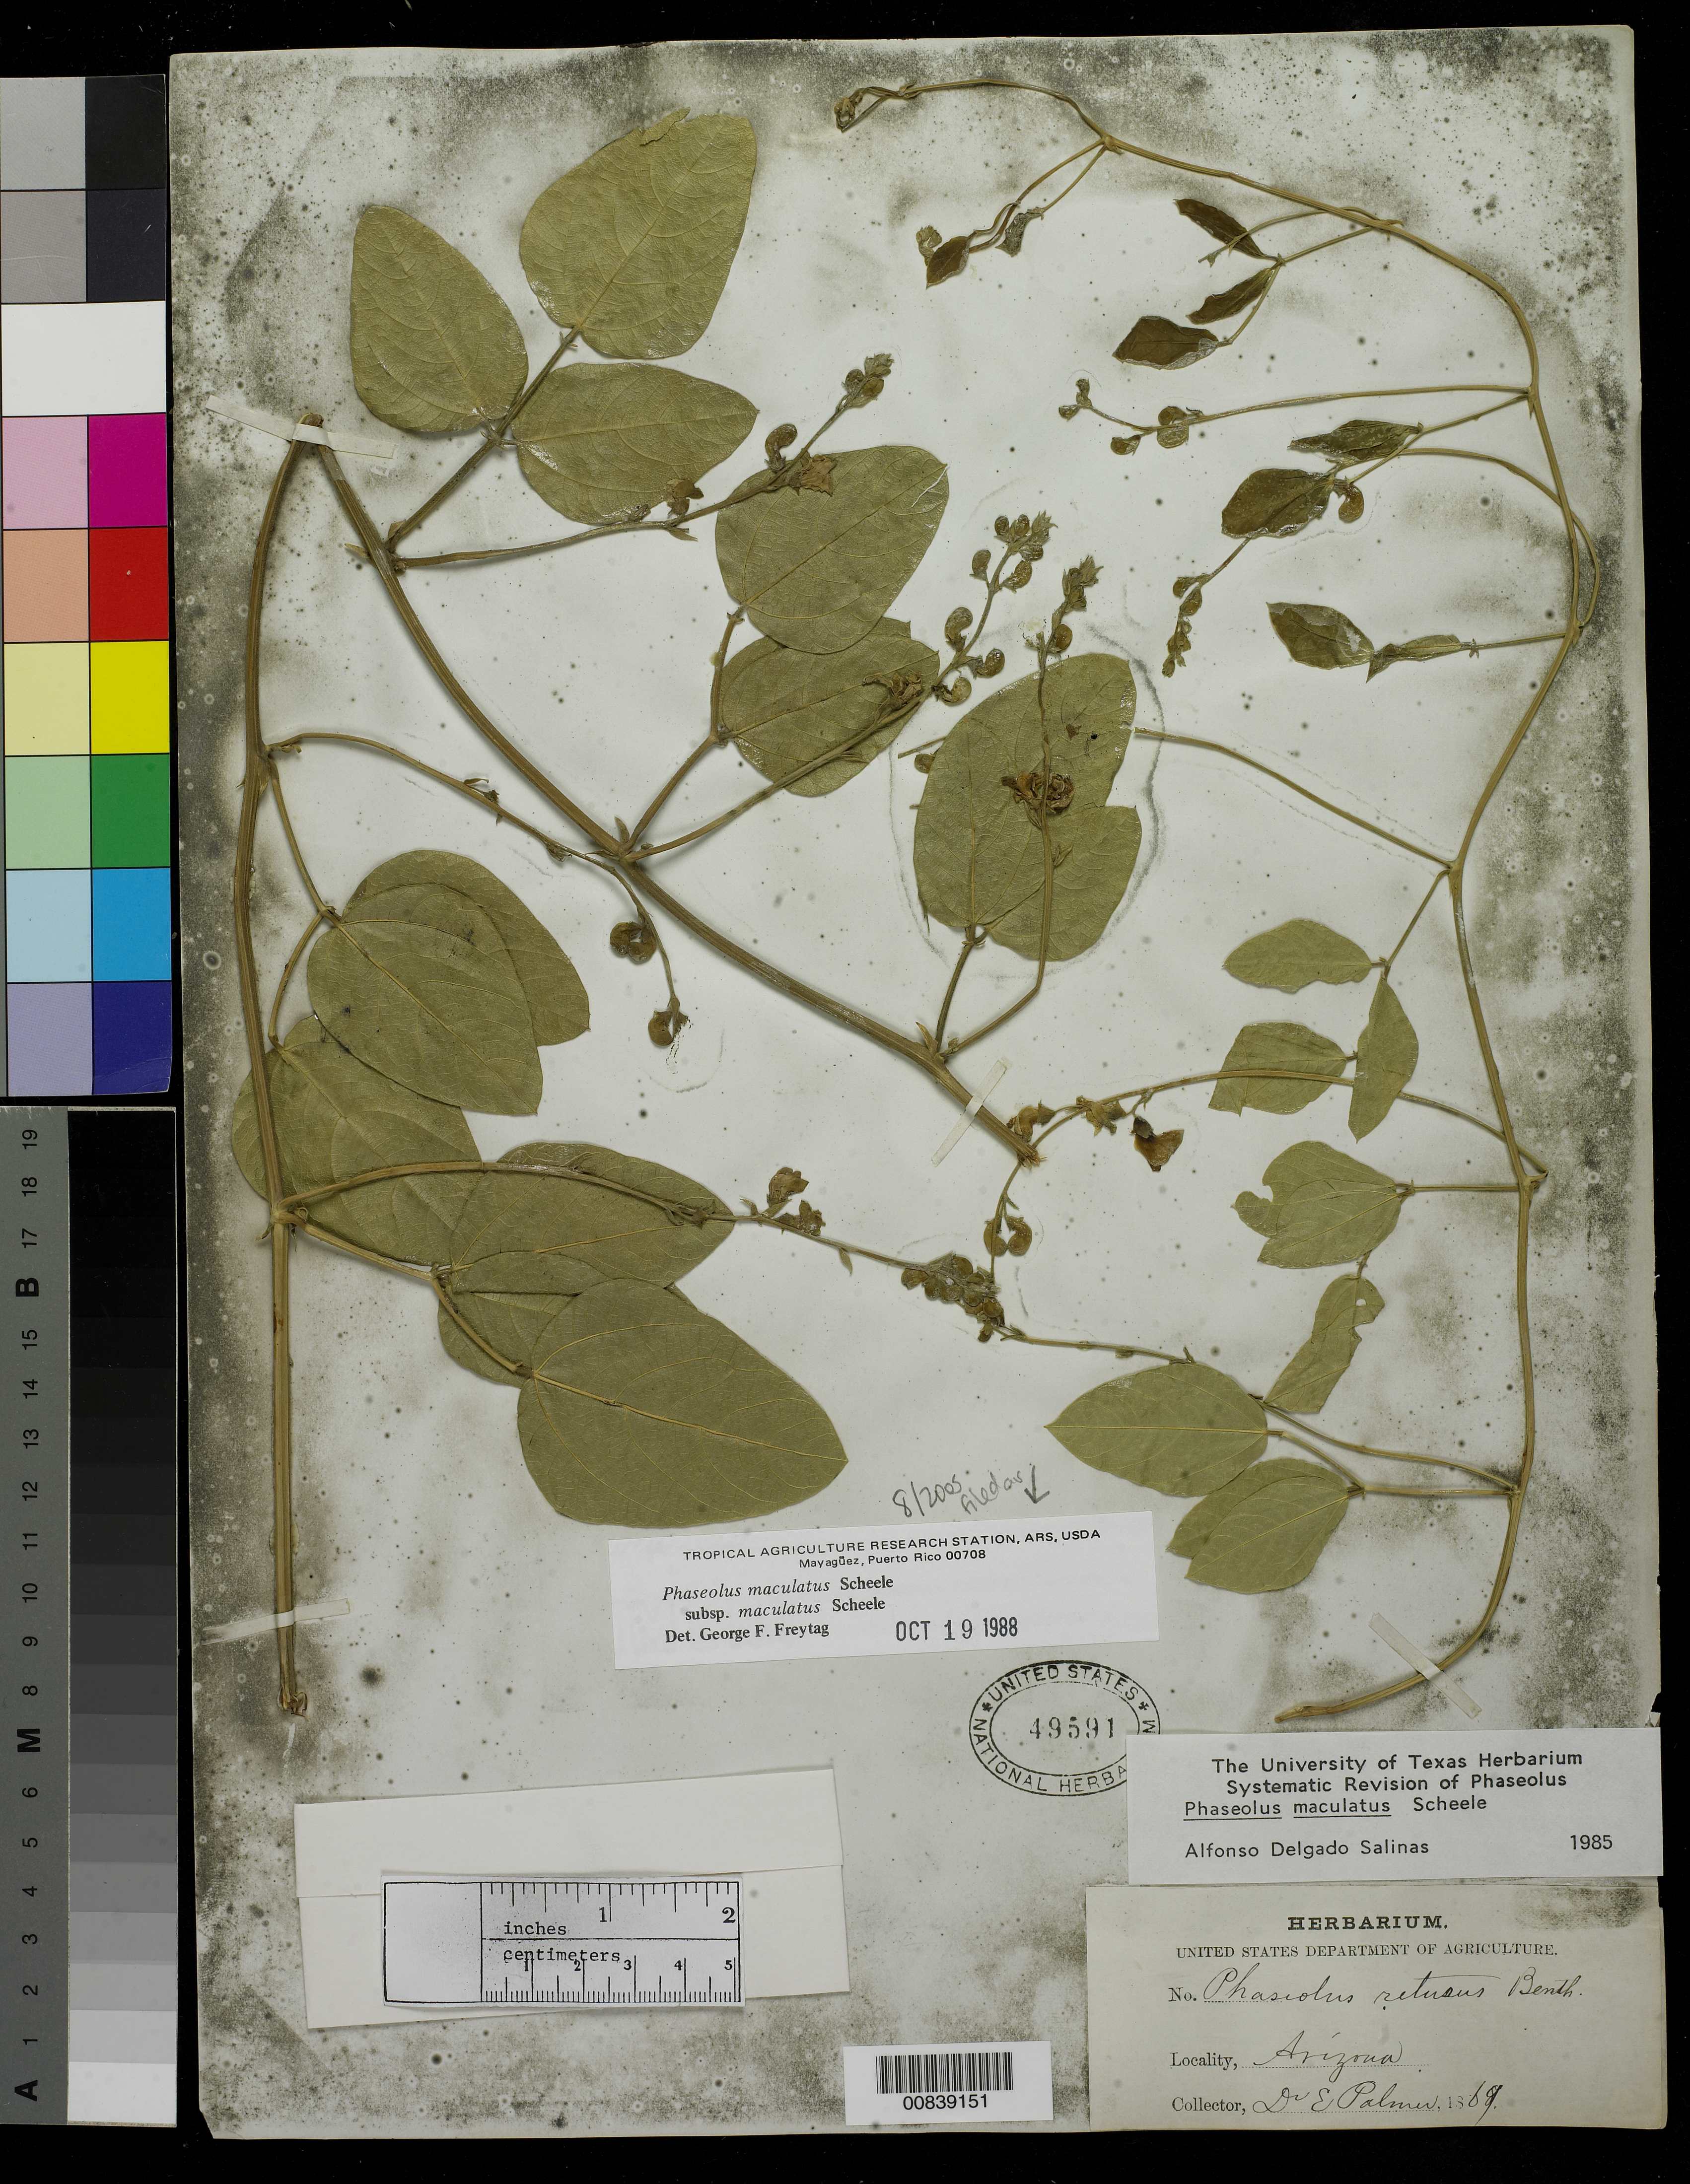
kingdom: Plantae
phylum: Tracheophyta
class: Magnoliopsida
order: Fabales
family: Fabaceae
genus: Phaseolus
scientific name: Phaseolus maculatus subsp. maculatus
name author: Scheele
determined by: Freytag, G. F.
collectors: E. Palmer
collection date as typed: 1869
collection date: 1869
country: United States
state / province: Arizona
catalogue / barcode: US 49591